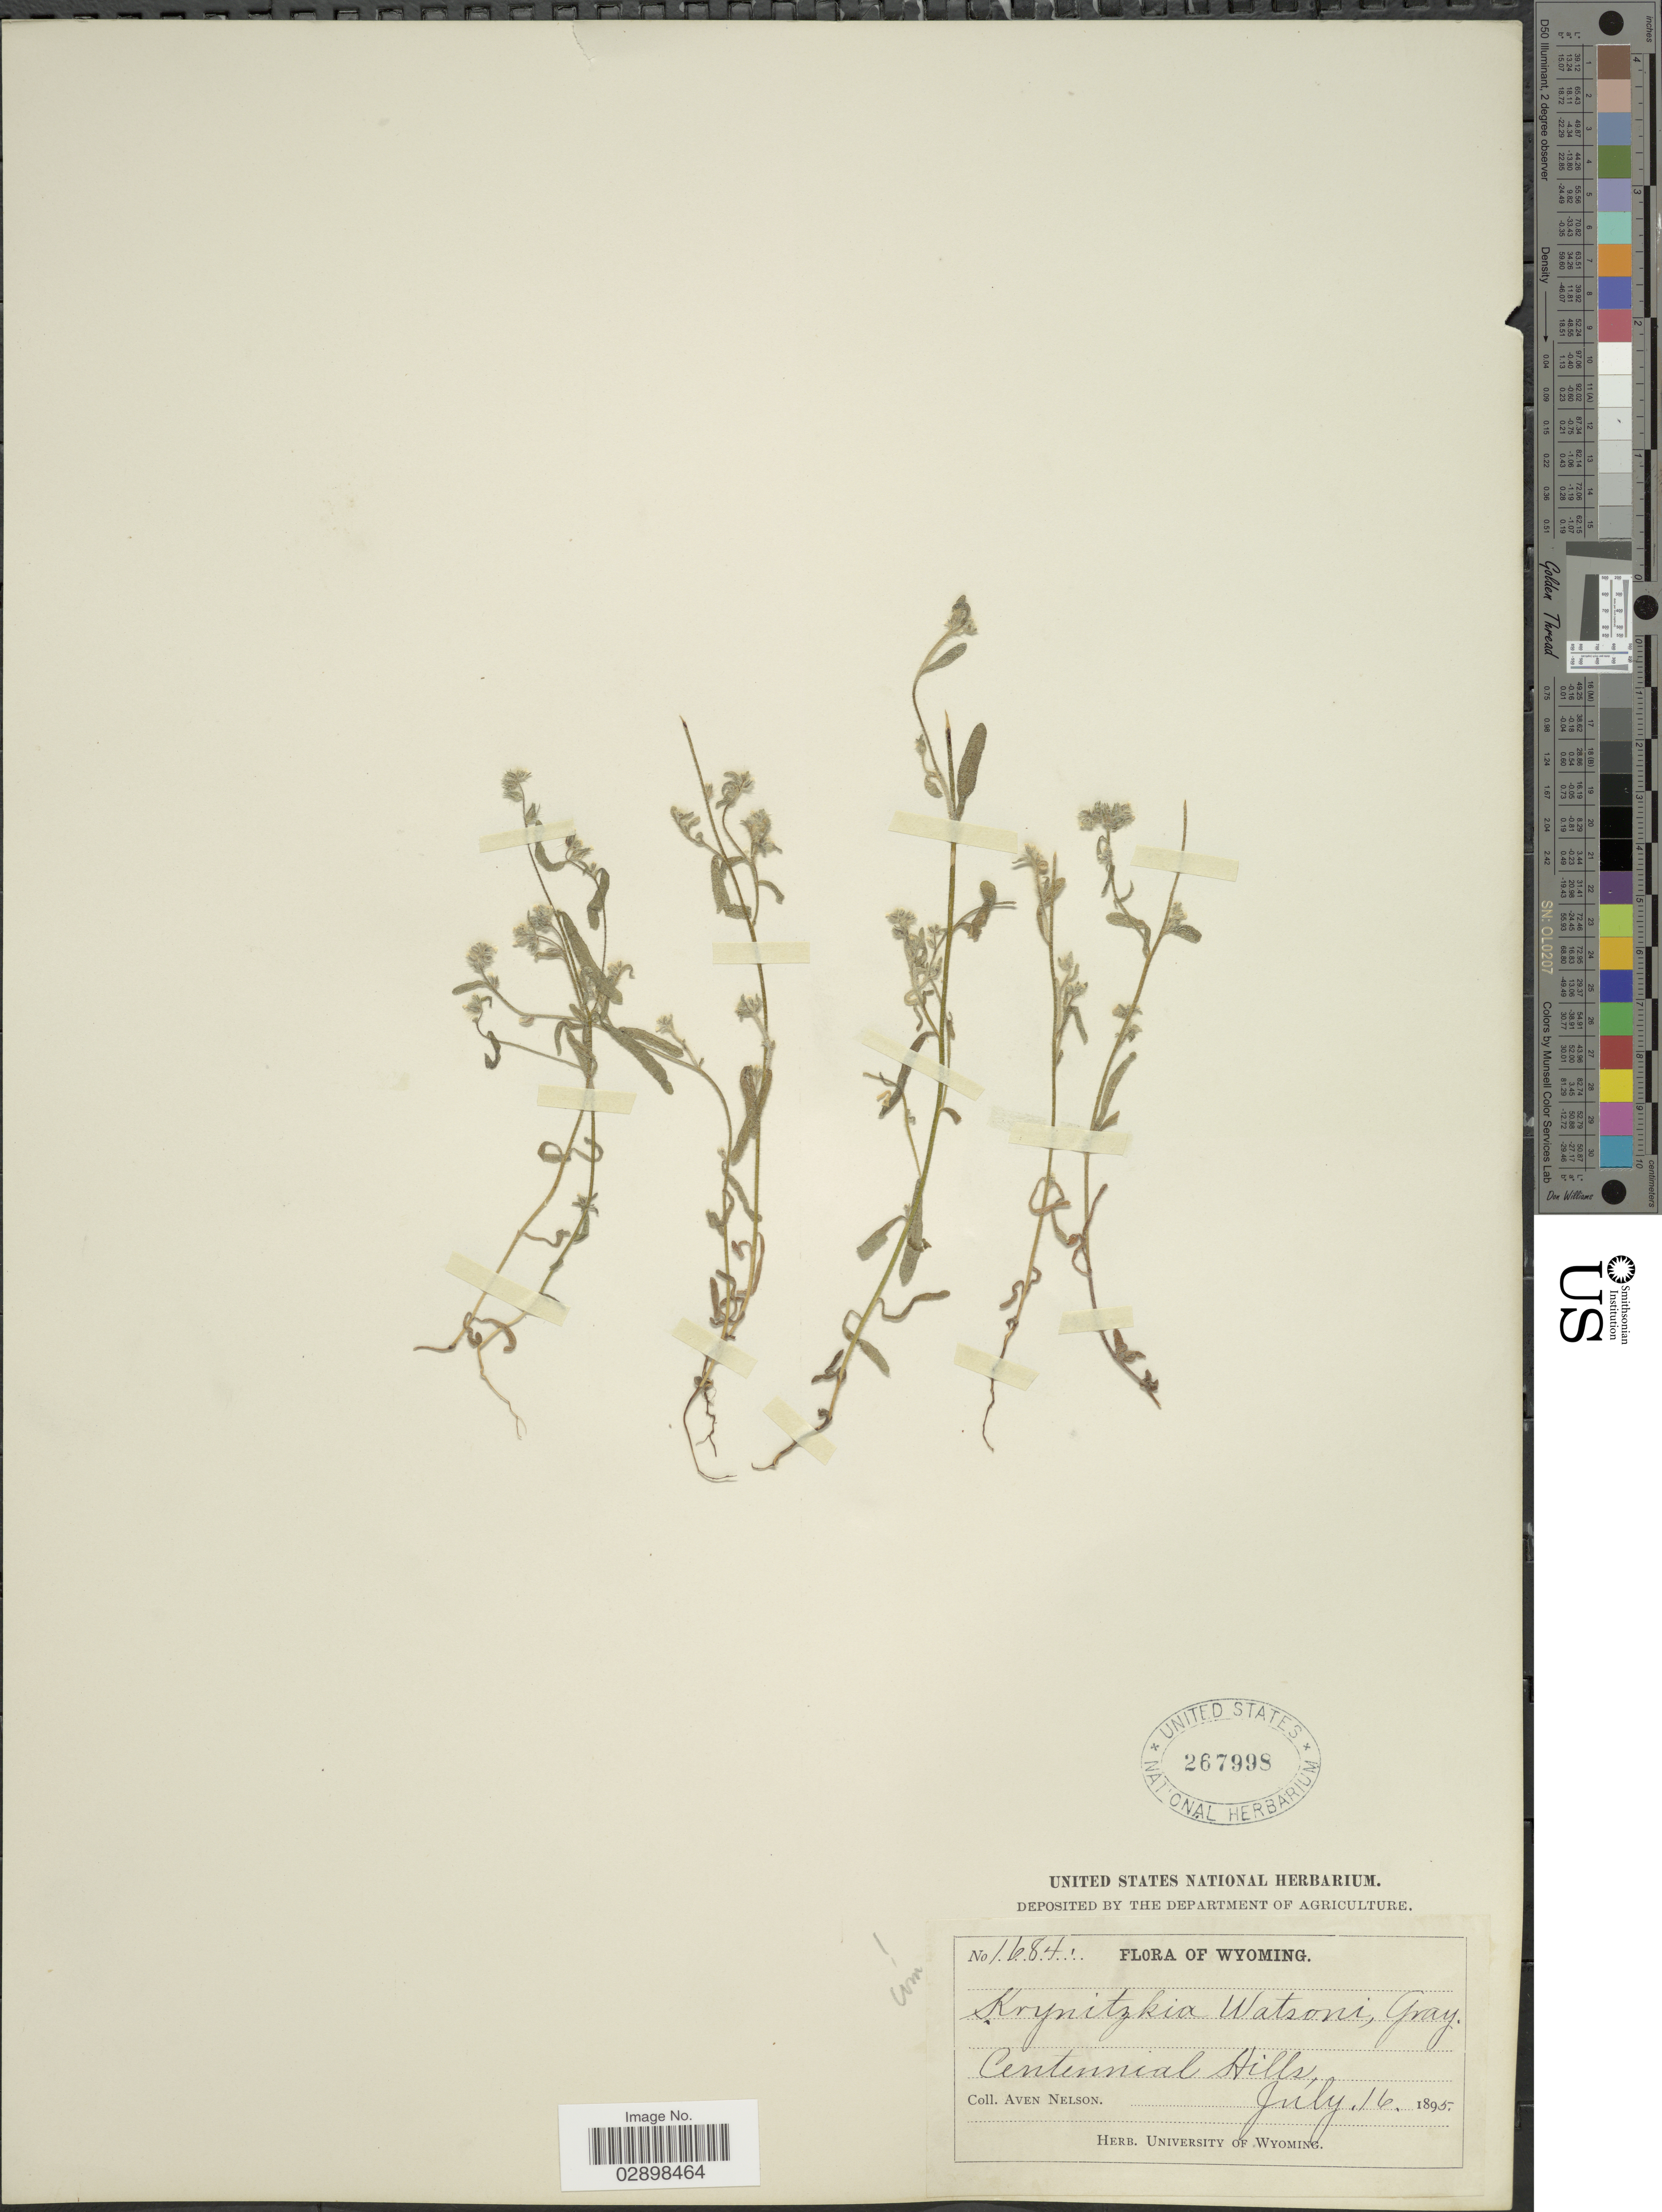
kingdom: Plantae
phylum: Tracheophyta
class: Magnoliopsida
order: Boraginales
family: Boraginaceae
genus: Cryptantha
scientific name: Cryptantha watsonii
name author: (A. Gray) Greene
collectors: A. Nelson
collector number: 1684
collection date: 1895-07-16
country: United States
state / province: Wyoming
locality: Centennial Hills.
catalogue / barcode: US 267998